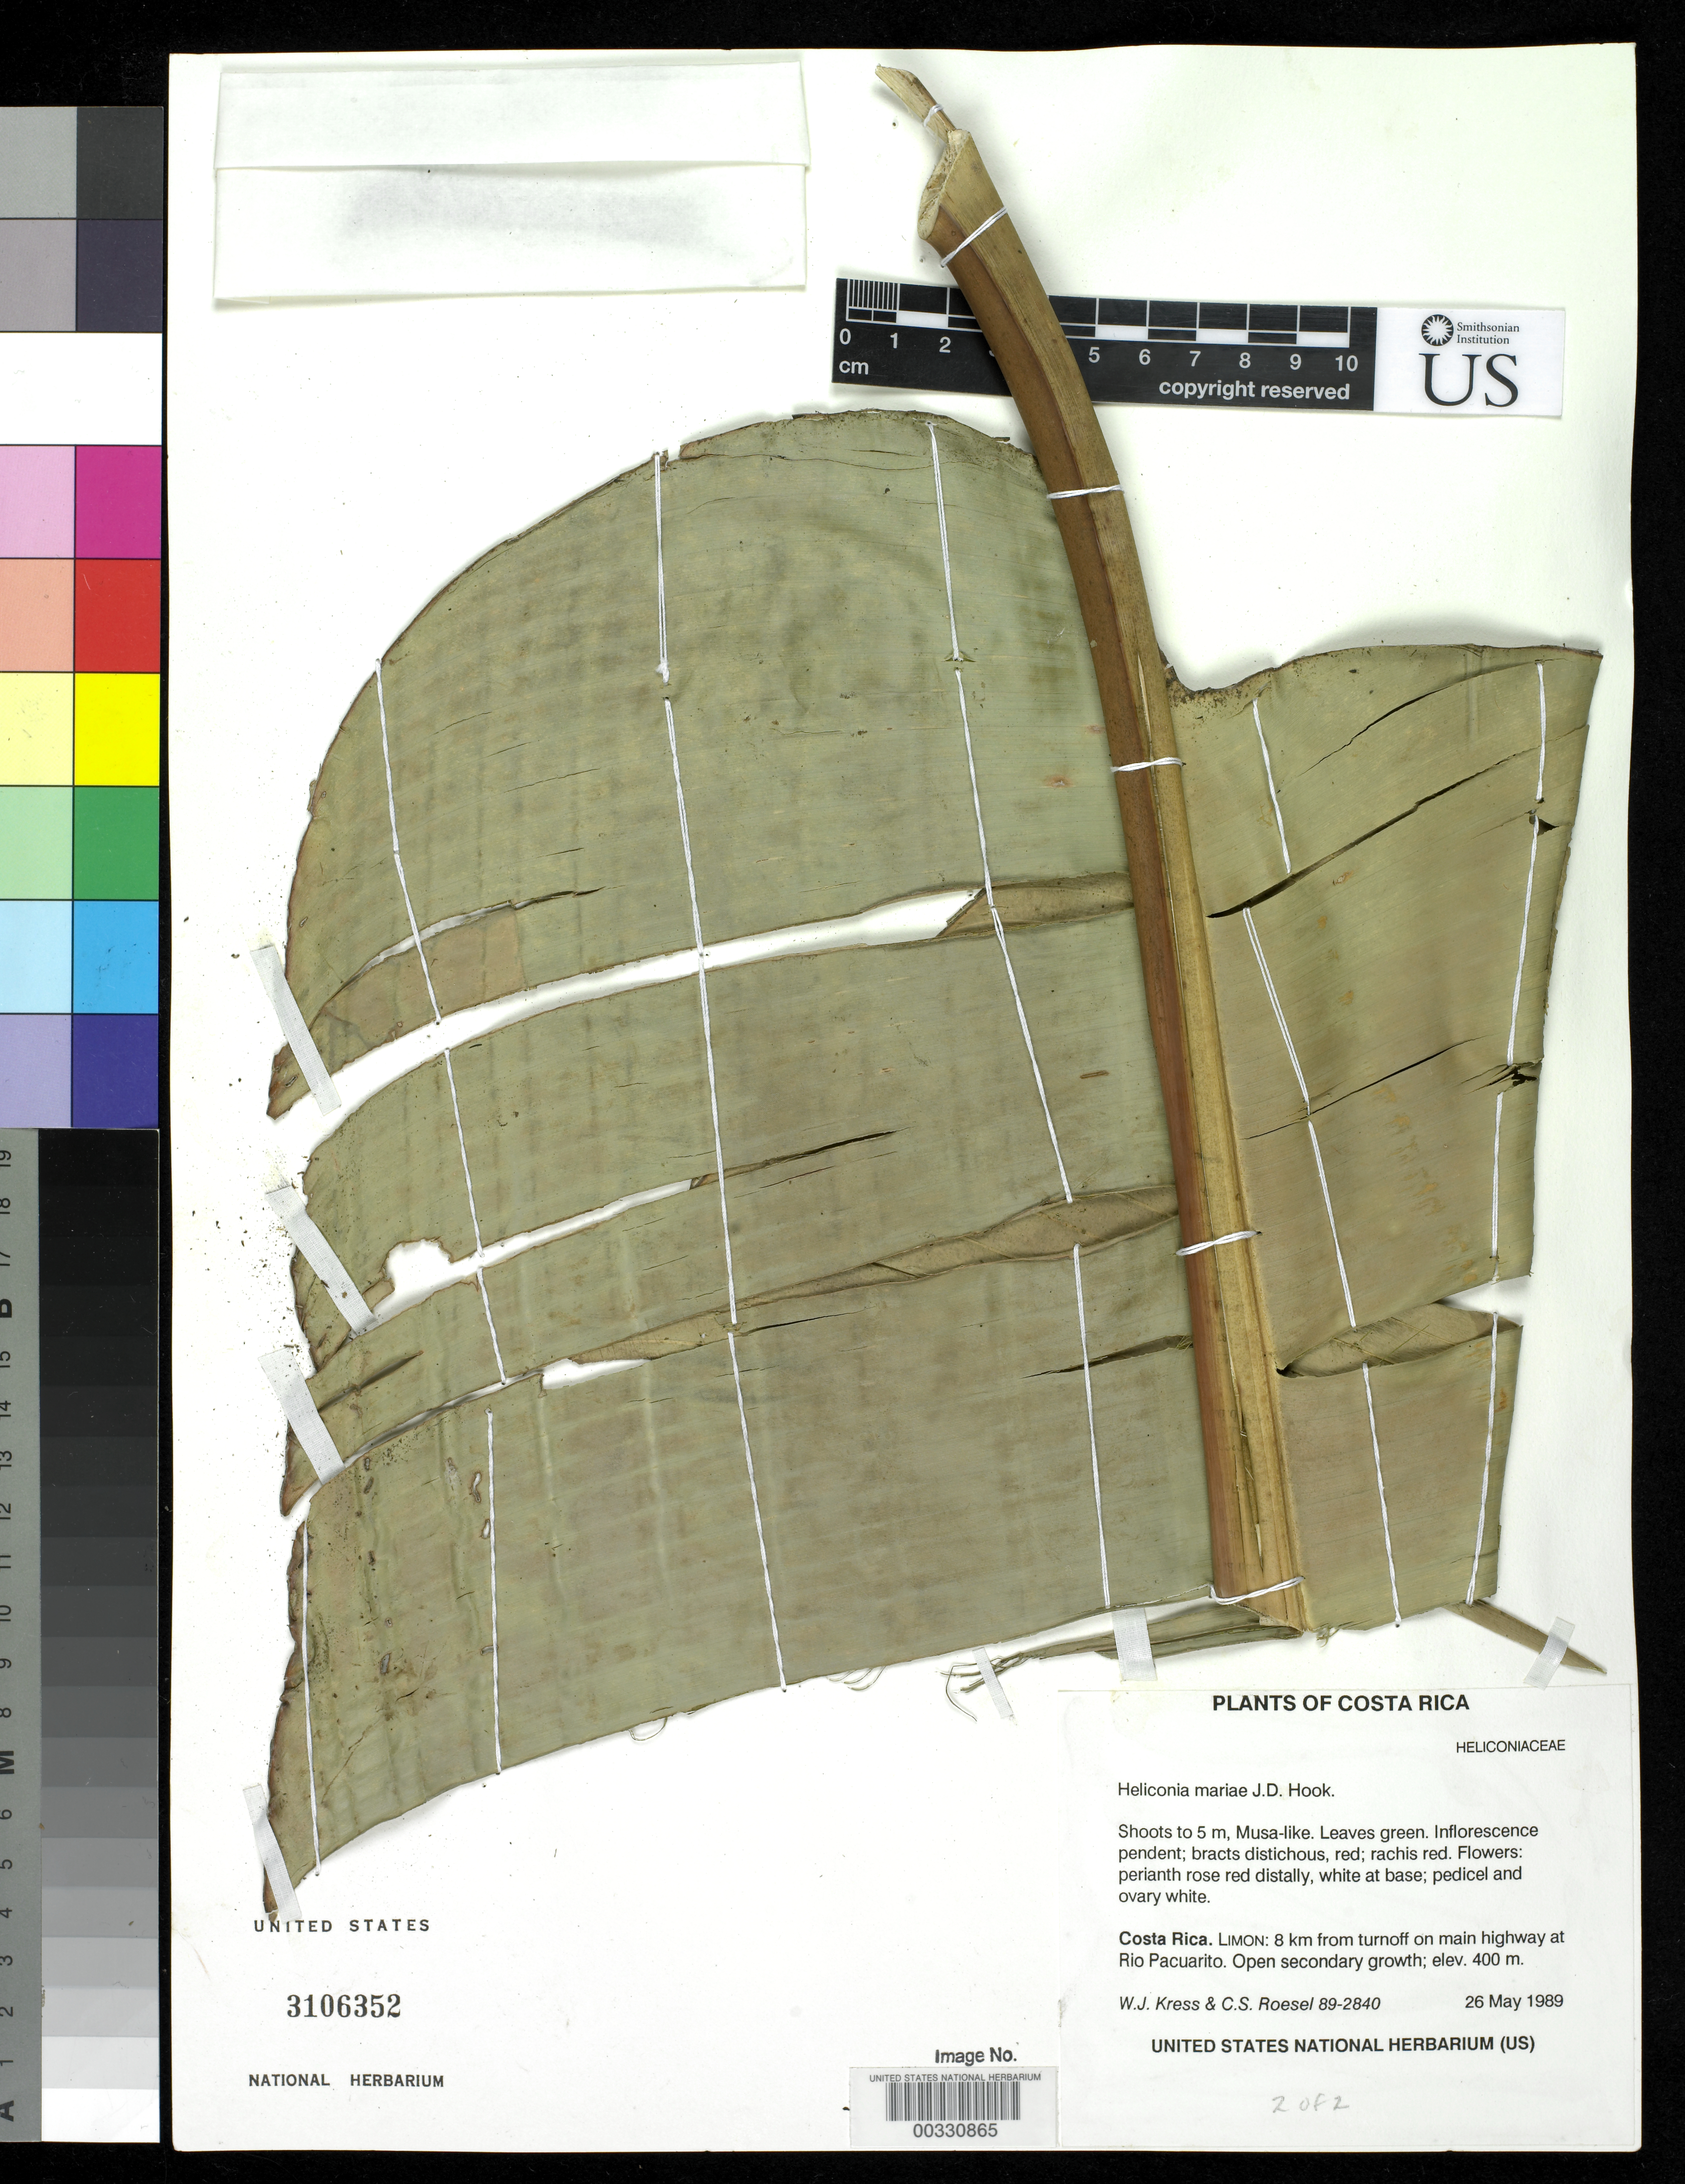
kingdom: Plantae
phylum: Tracheophyta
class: Liliopsida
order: Zingiberales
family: Heliconiaceae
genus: Heliconia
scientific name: Heliconia mariae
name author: Hook. f.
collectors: W. J. Kress & C. S. Roesel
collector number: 89-2840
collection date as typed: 26 May 1989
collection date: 1989-05-26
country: Costa Rica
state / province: Limón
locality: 8 km from turnoff on main highway at rio pacuarito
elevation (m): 400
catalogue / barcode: US 3106352